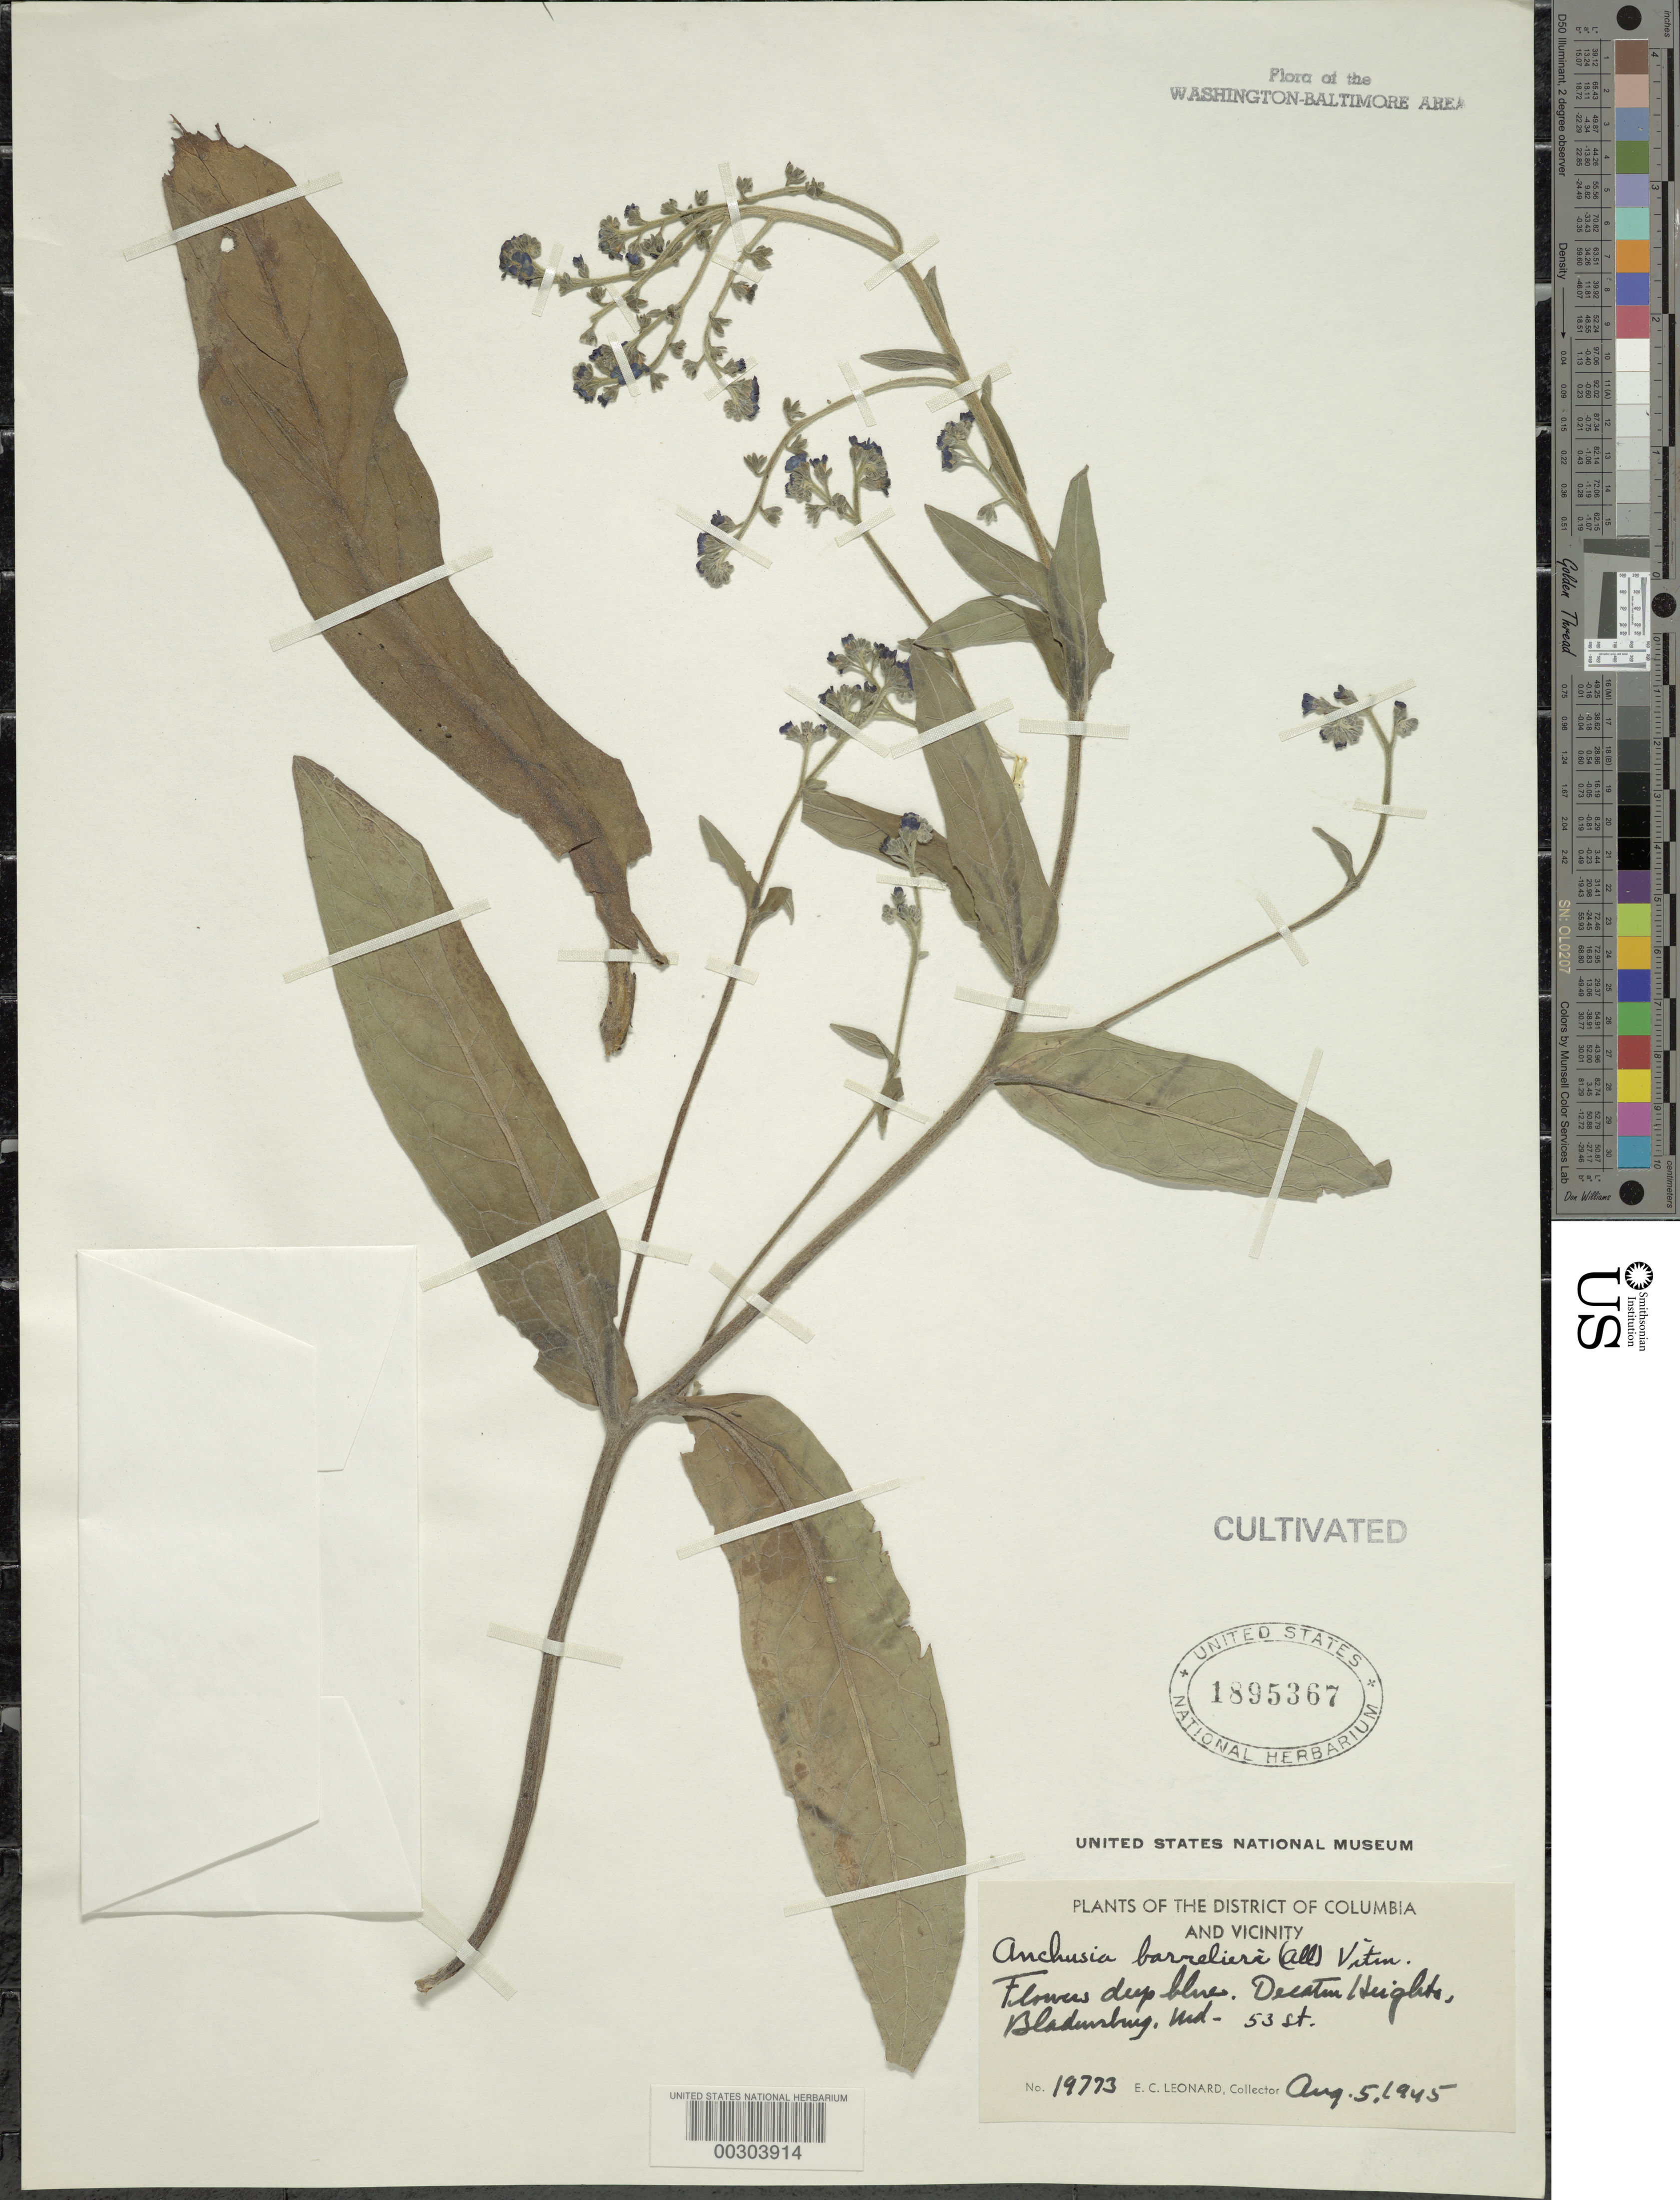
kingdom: Plantae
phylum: Tracheophyta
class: Magnoliopsida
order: Boraginales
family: Boraginaceae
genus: Anchusa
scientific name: Anchusa barrelieri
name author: (All.) Vitman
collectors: E. C. Leonard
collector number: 19773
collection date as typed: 05 Aug 1945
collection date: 1945-08-05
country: United States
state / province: Maryland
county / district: Prince George's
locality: Bladensburg, 4003 53 St, Leonard's garden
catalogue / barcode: US 1895367